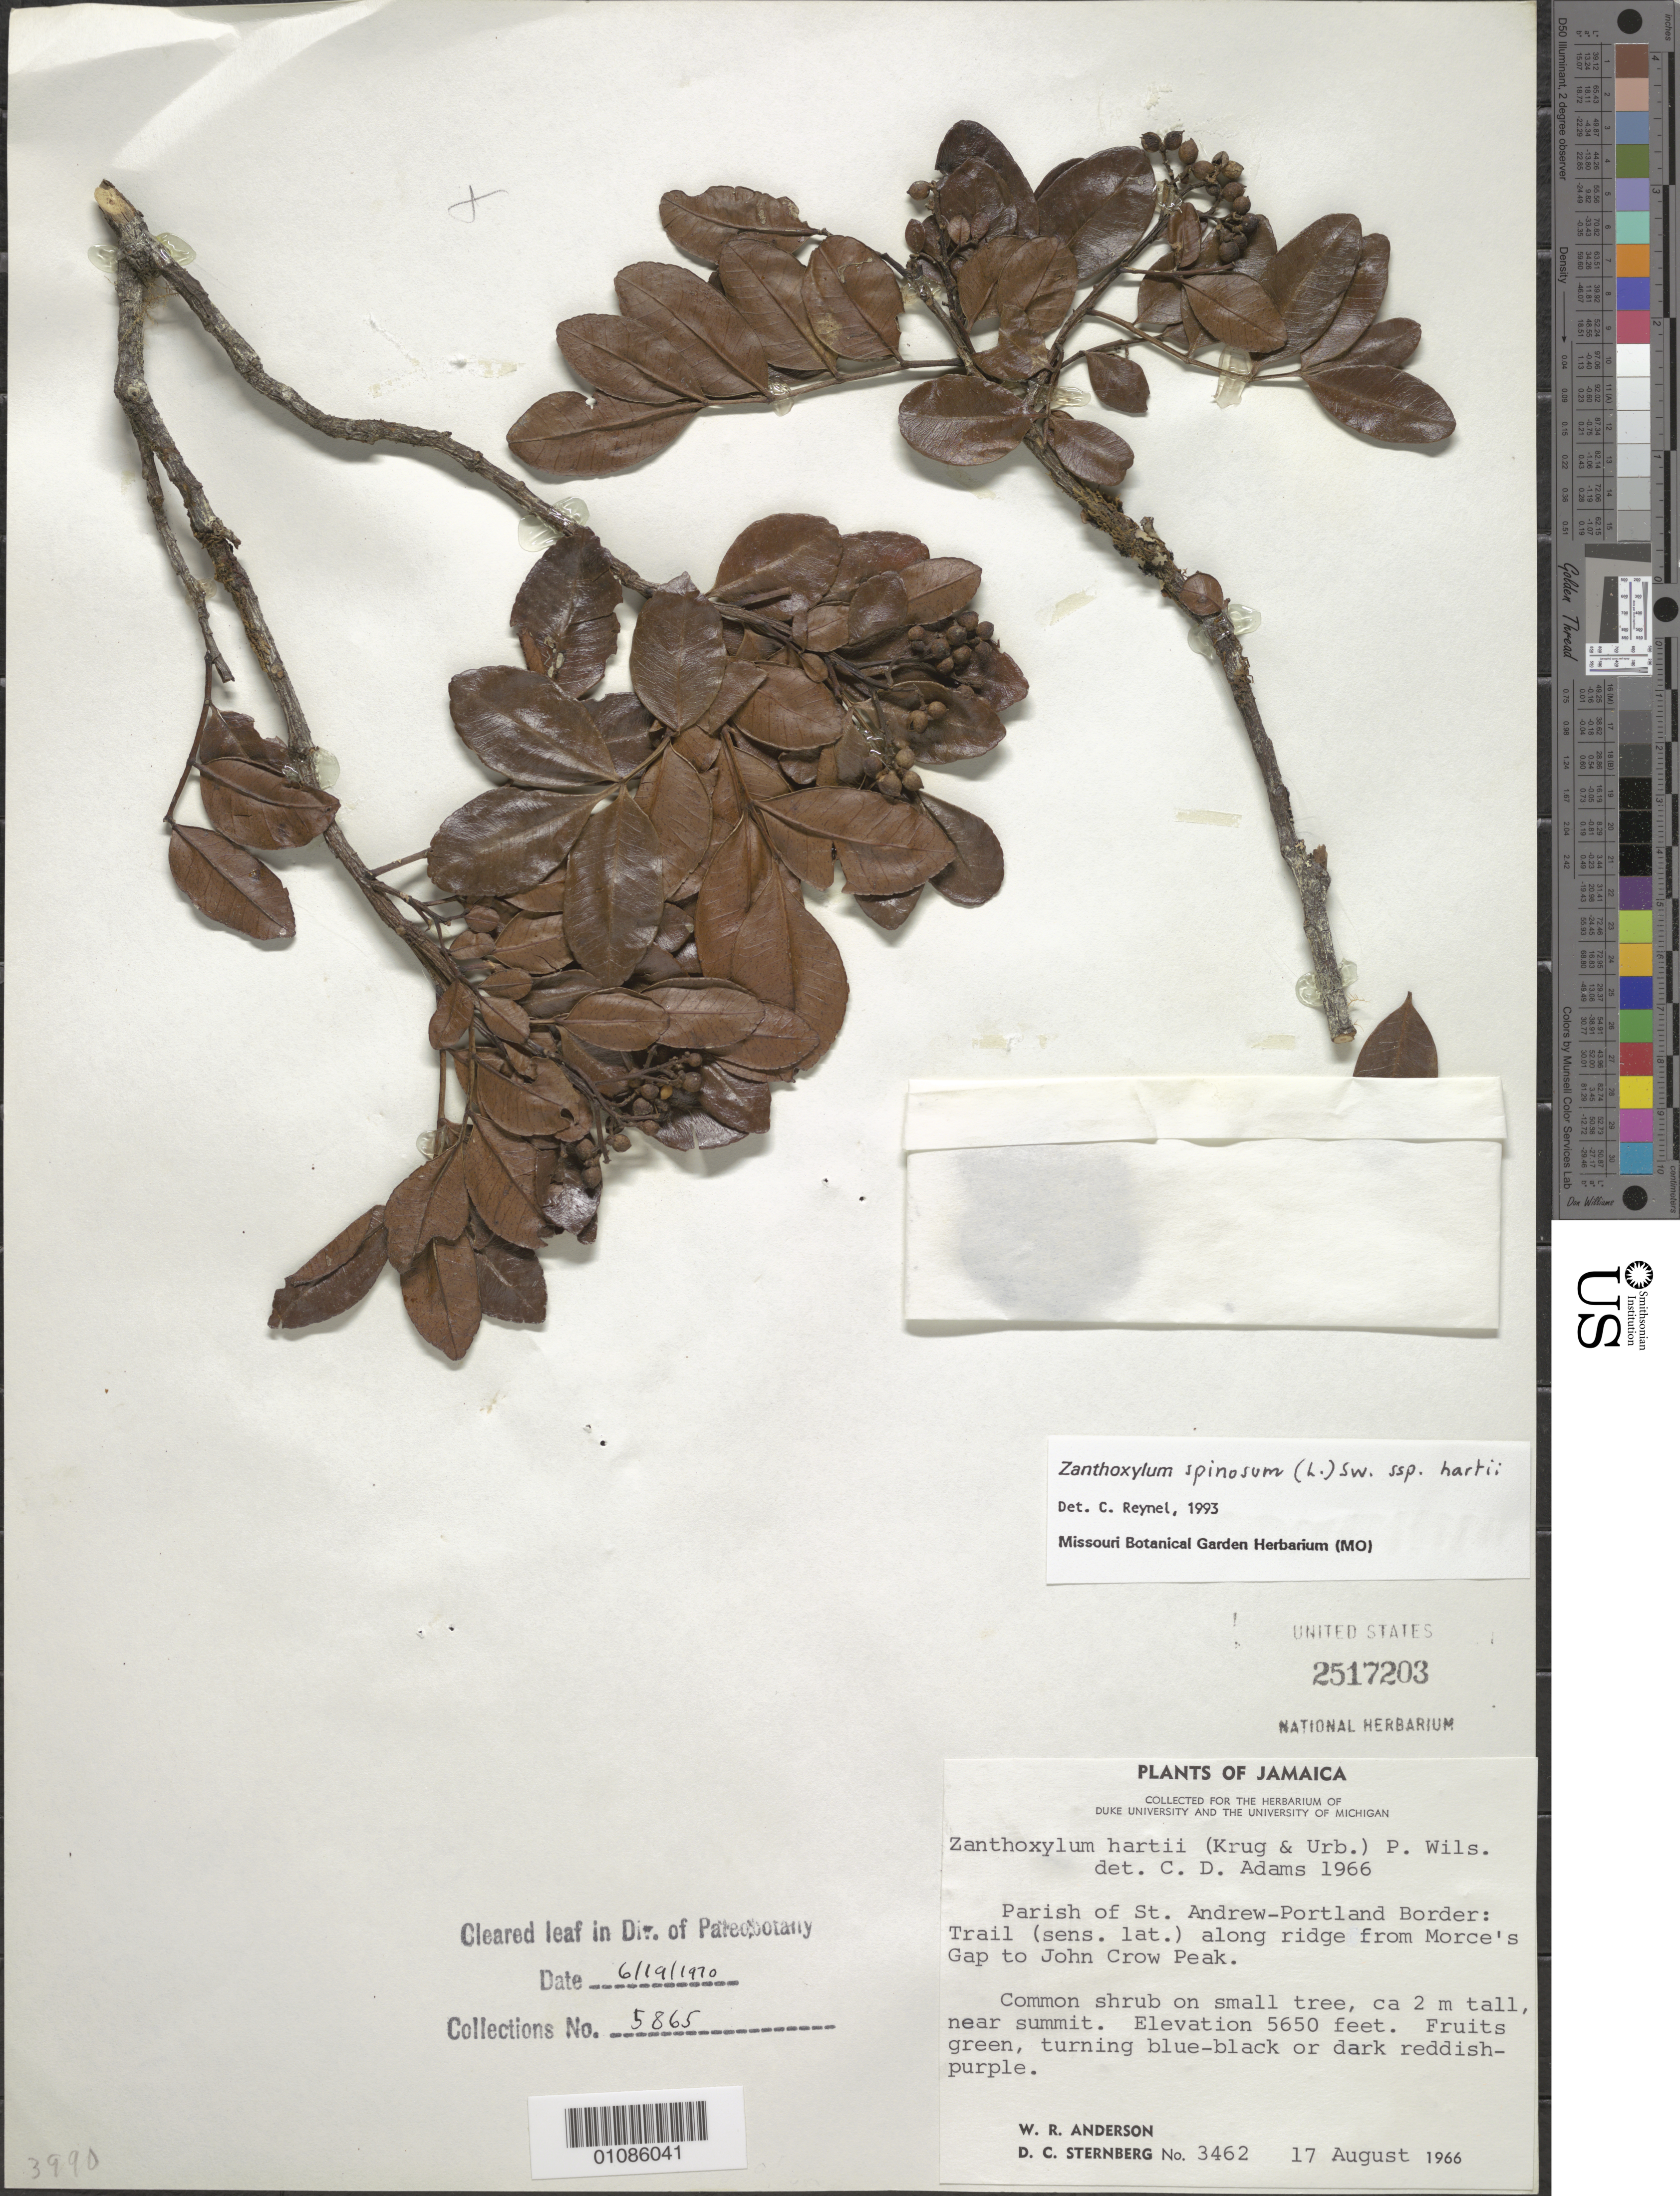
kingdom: Plantae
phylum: Tracheophyta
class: Magnoliopsida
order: Sapindales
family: Rutaceae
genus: Zanthoxylum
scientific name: Zanthoxylum spinosum subsp. hartii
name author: (Krug & Urb.) Reynel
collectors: W. R. Anderson & D. Sternberg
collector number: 3462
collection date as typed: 17 Aug 1966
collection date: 1966-08-17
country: Jamaica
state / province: Saint Andrew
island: Jamaica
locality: Trail along ridge from Morce's gap to John Crow PEak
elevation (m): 1707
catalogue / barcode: US 2517203